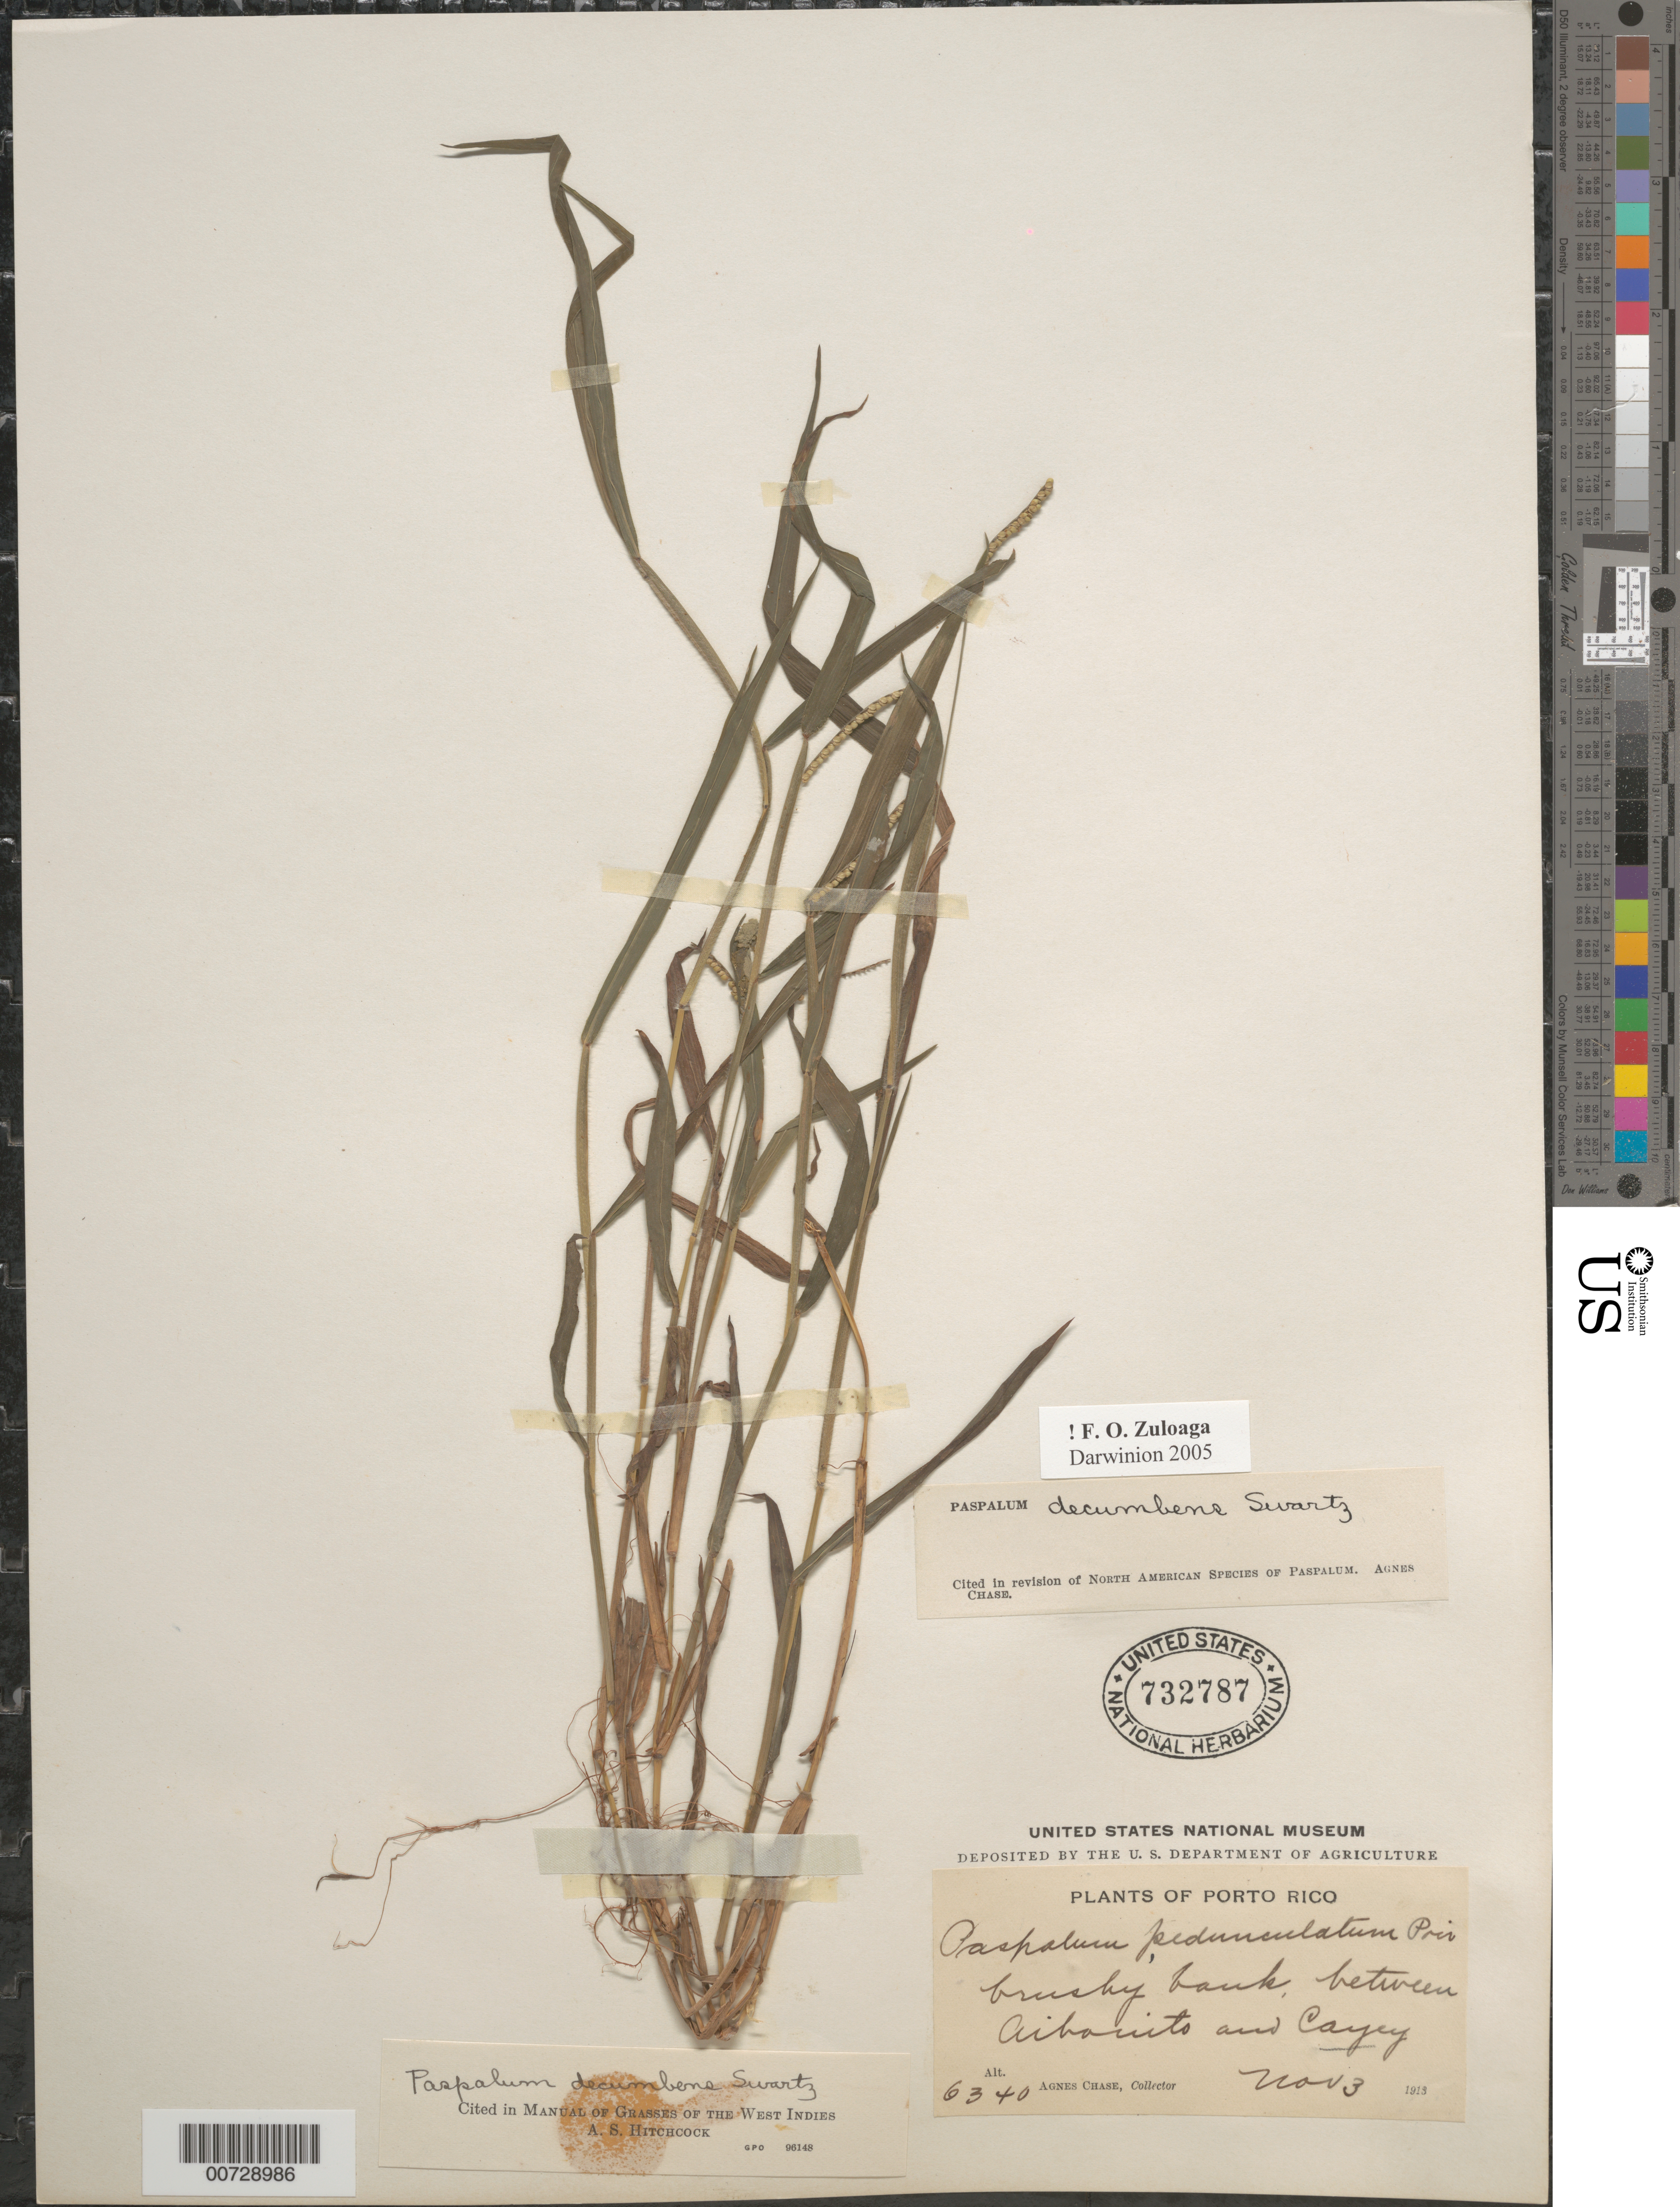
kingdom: Plantae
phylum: Tracheophyta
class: Liliopsida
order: Poales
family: Poaceae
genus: Paspalum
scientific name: Paspalum decumbens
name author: Sw.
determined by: Chase, [M.] Agnes, (US)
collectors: A. Chase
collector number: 6340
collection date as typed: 03 Nov 1913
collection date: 1913-11-03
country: Puerto Rico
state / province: Abonito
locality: Aibonito and Cayey, btw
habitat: Brushy bank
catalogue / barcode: US 732787